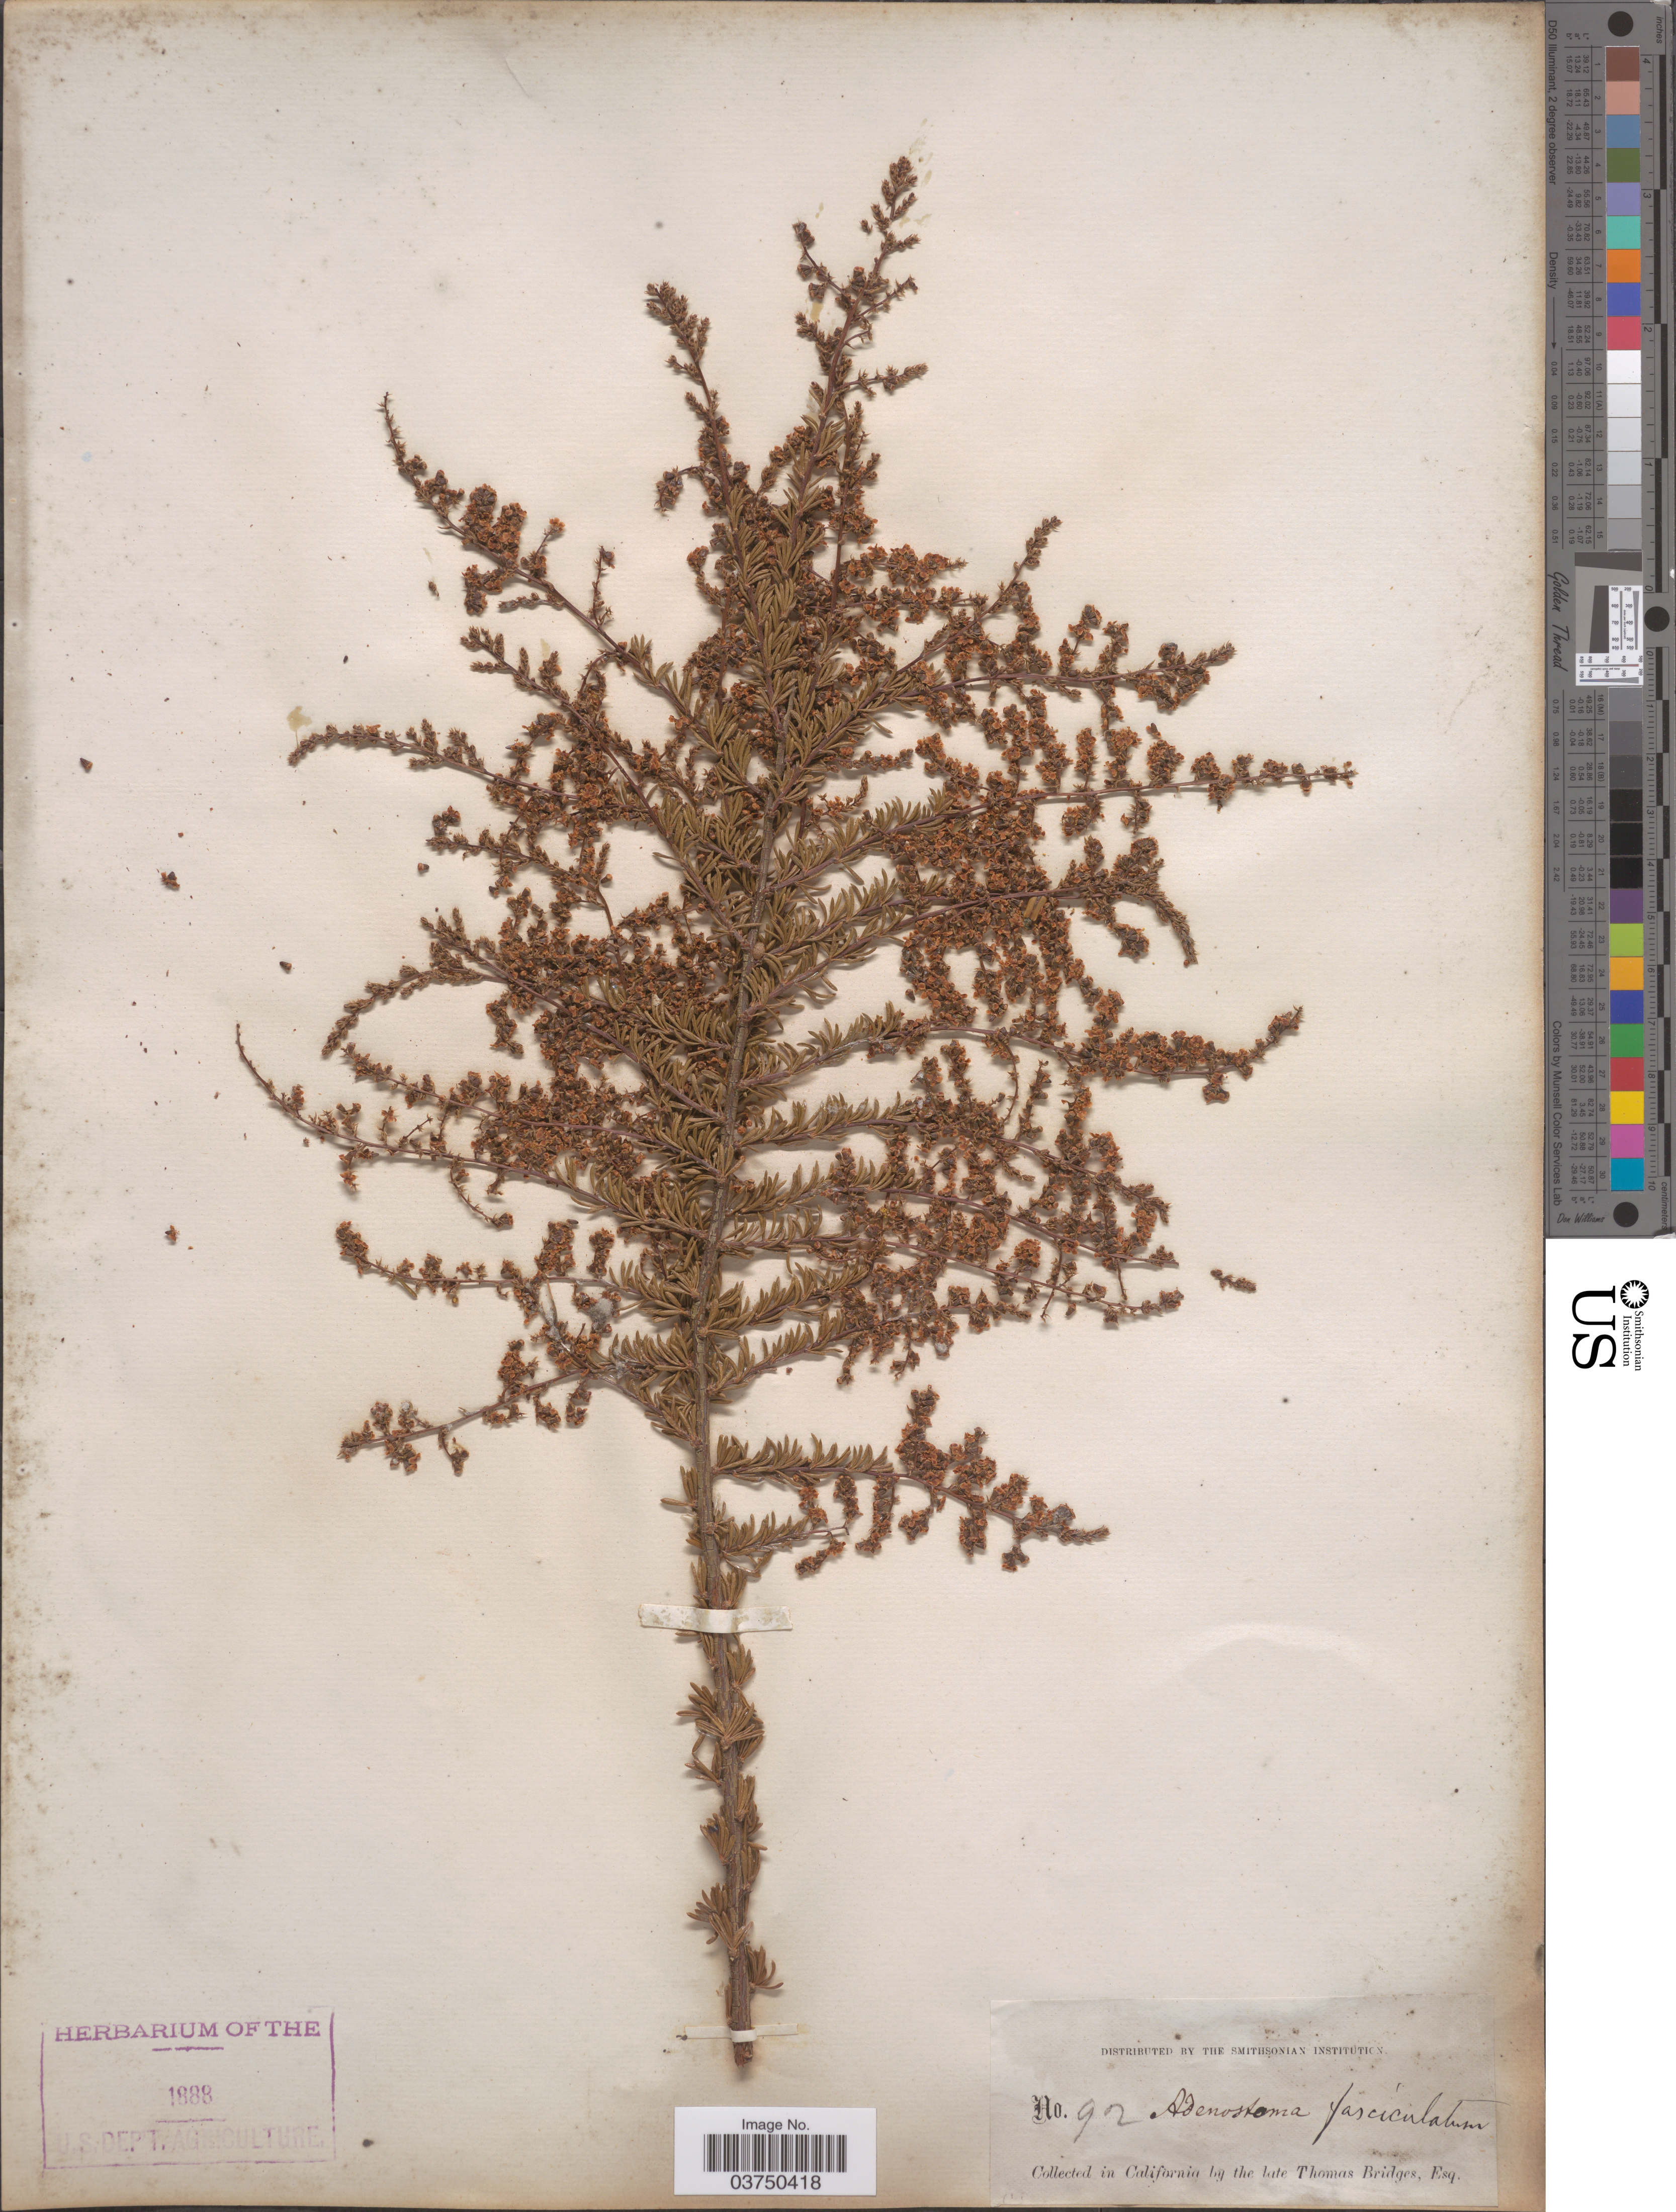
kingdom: Plantae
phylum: Tracheophyta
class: Magnoliopsida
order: Rosales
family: Rosaceae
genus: Adenostoma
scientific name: Adenostoma fasciculatum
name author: Hook. & Arn.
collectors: T. Bridges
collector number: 92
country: United States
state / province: California